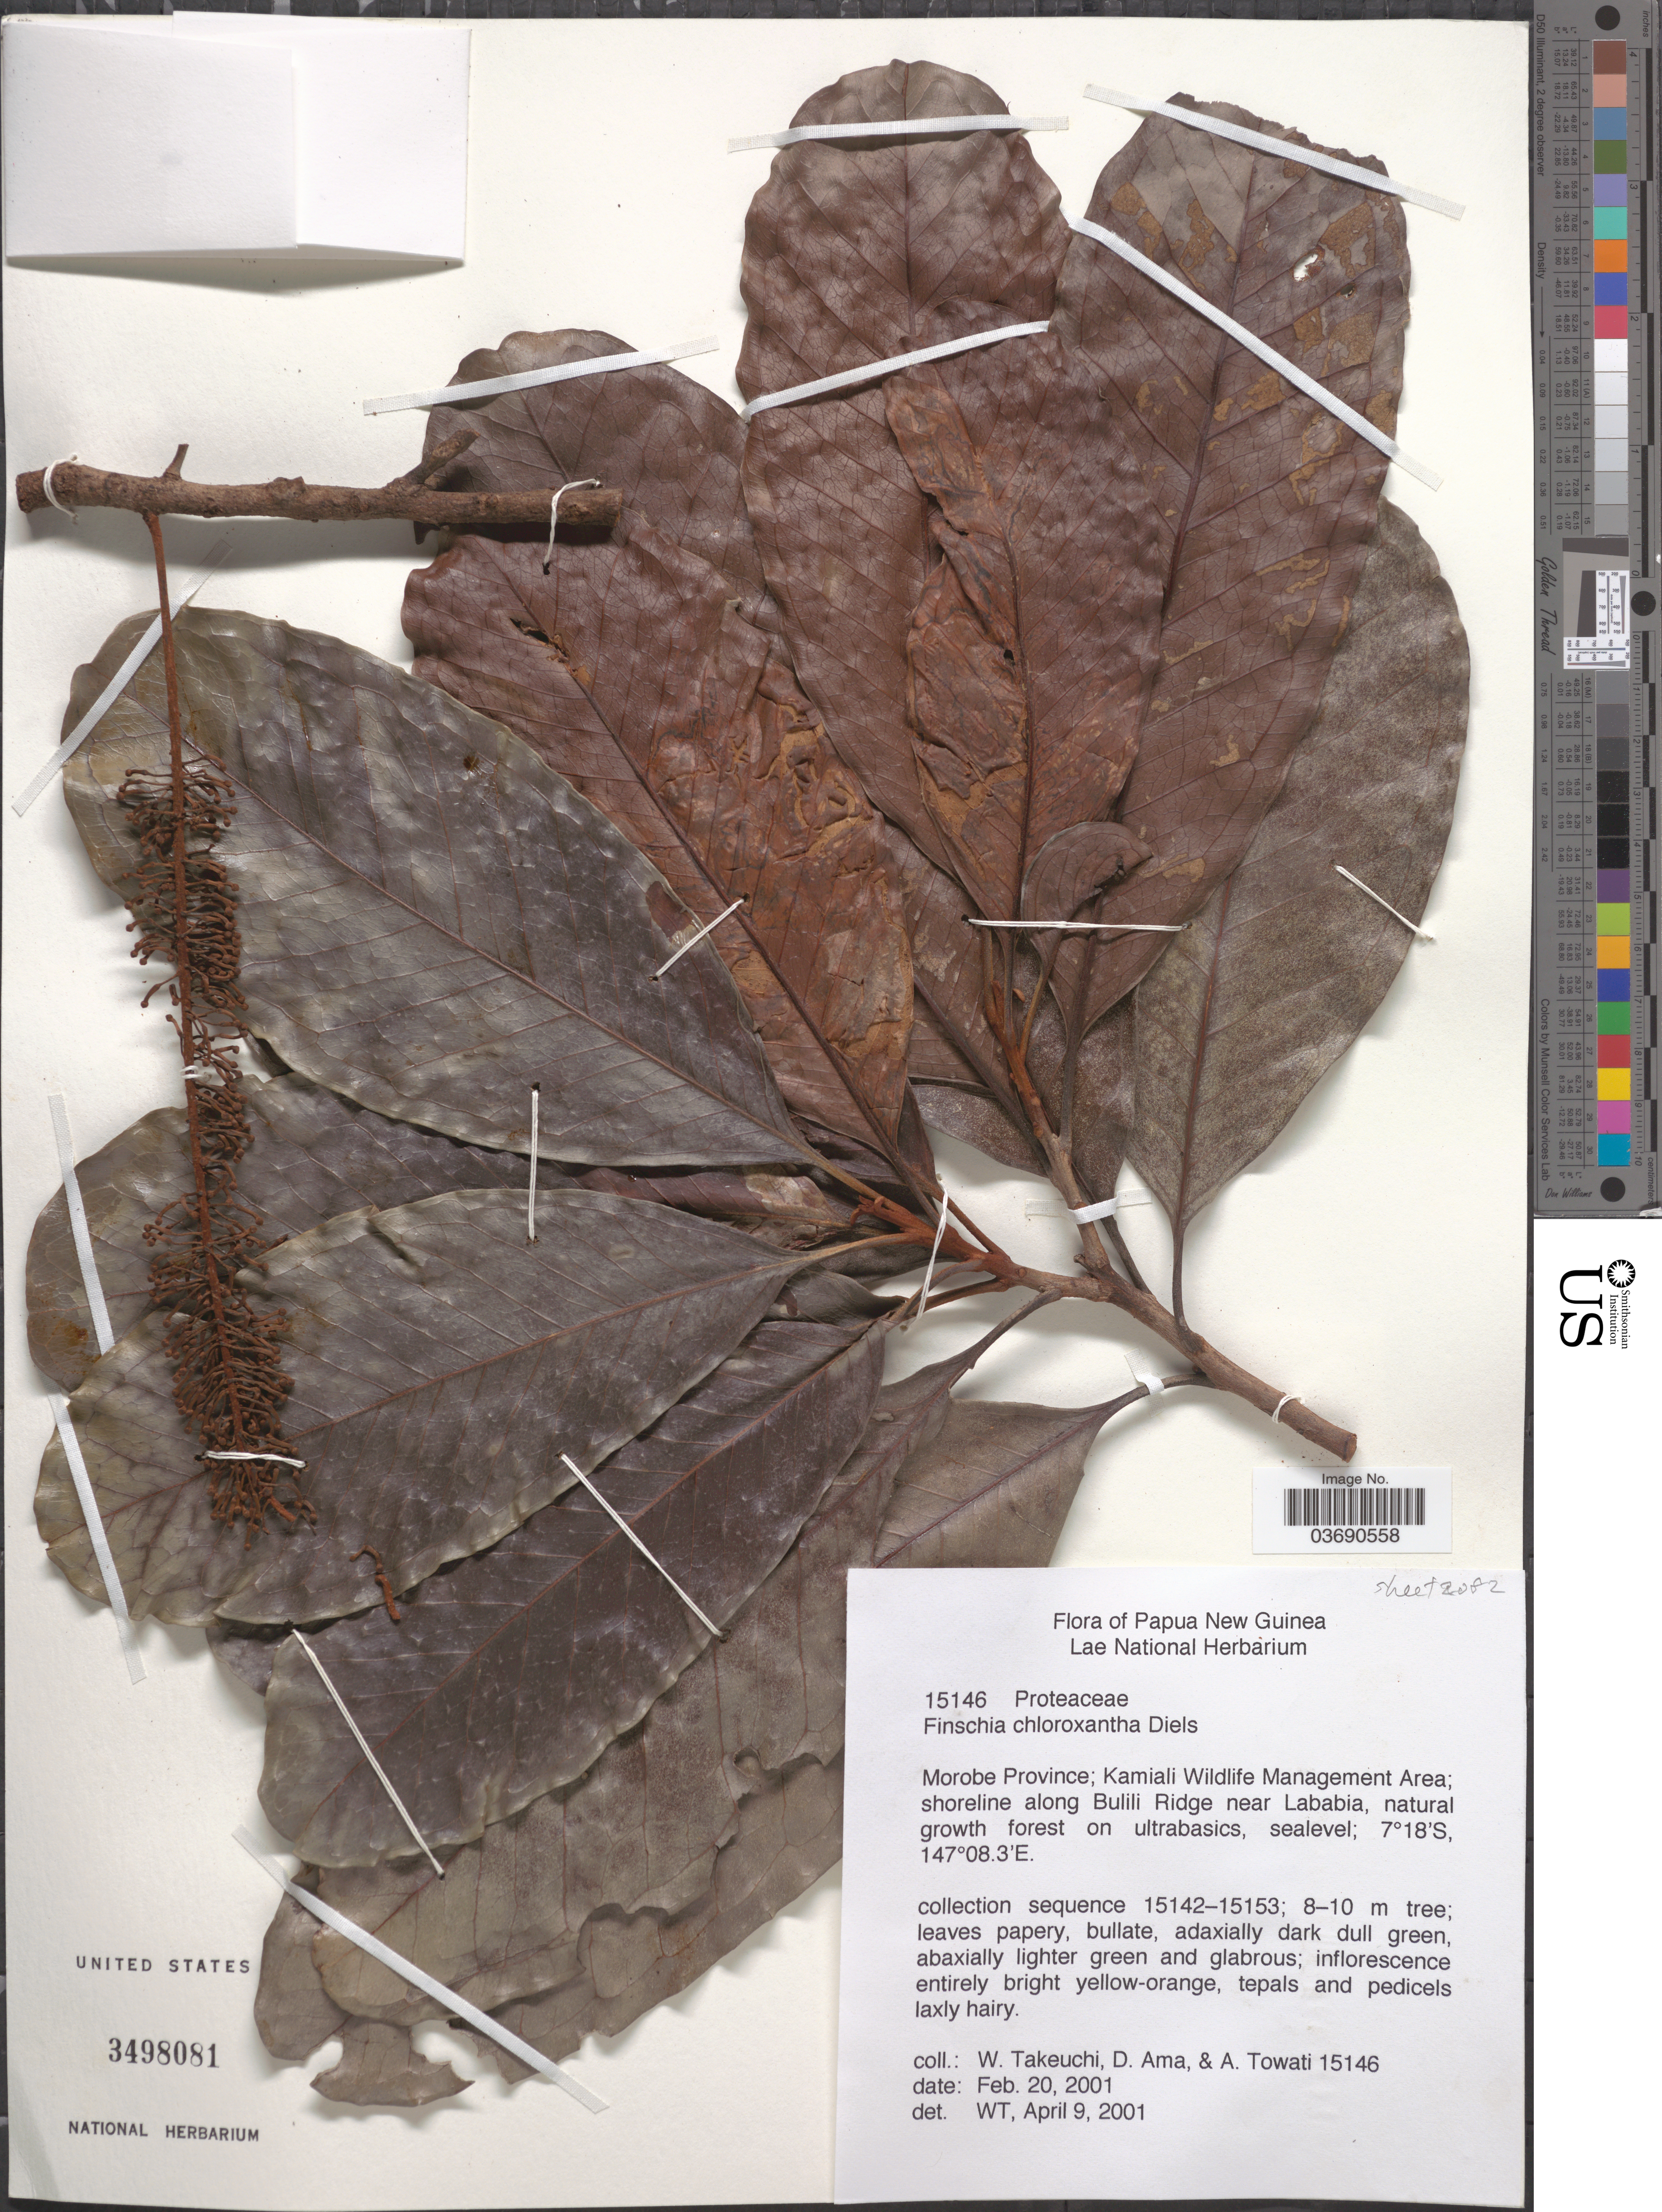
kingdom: Plantae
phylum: Tracheophyta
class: Magnoliopsida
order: Proteales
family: Proteaceae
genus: Finschia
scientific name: Finschia chloroxantha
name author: Diels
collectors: W. Takeuchi, D. Ama & A. Towati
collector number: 15146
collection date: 2001-02-20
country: Papua New Guinea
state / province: Morobe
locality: Kamiali Wildlife Management Area; shoreline along Bulili Ridge near Lababia.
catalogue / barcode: US 3498081